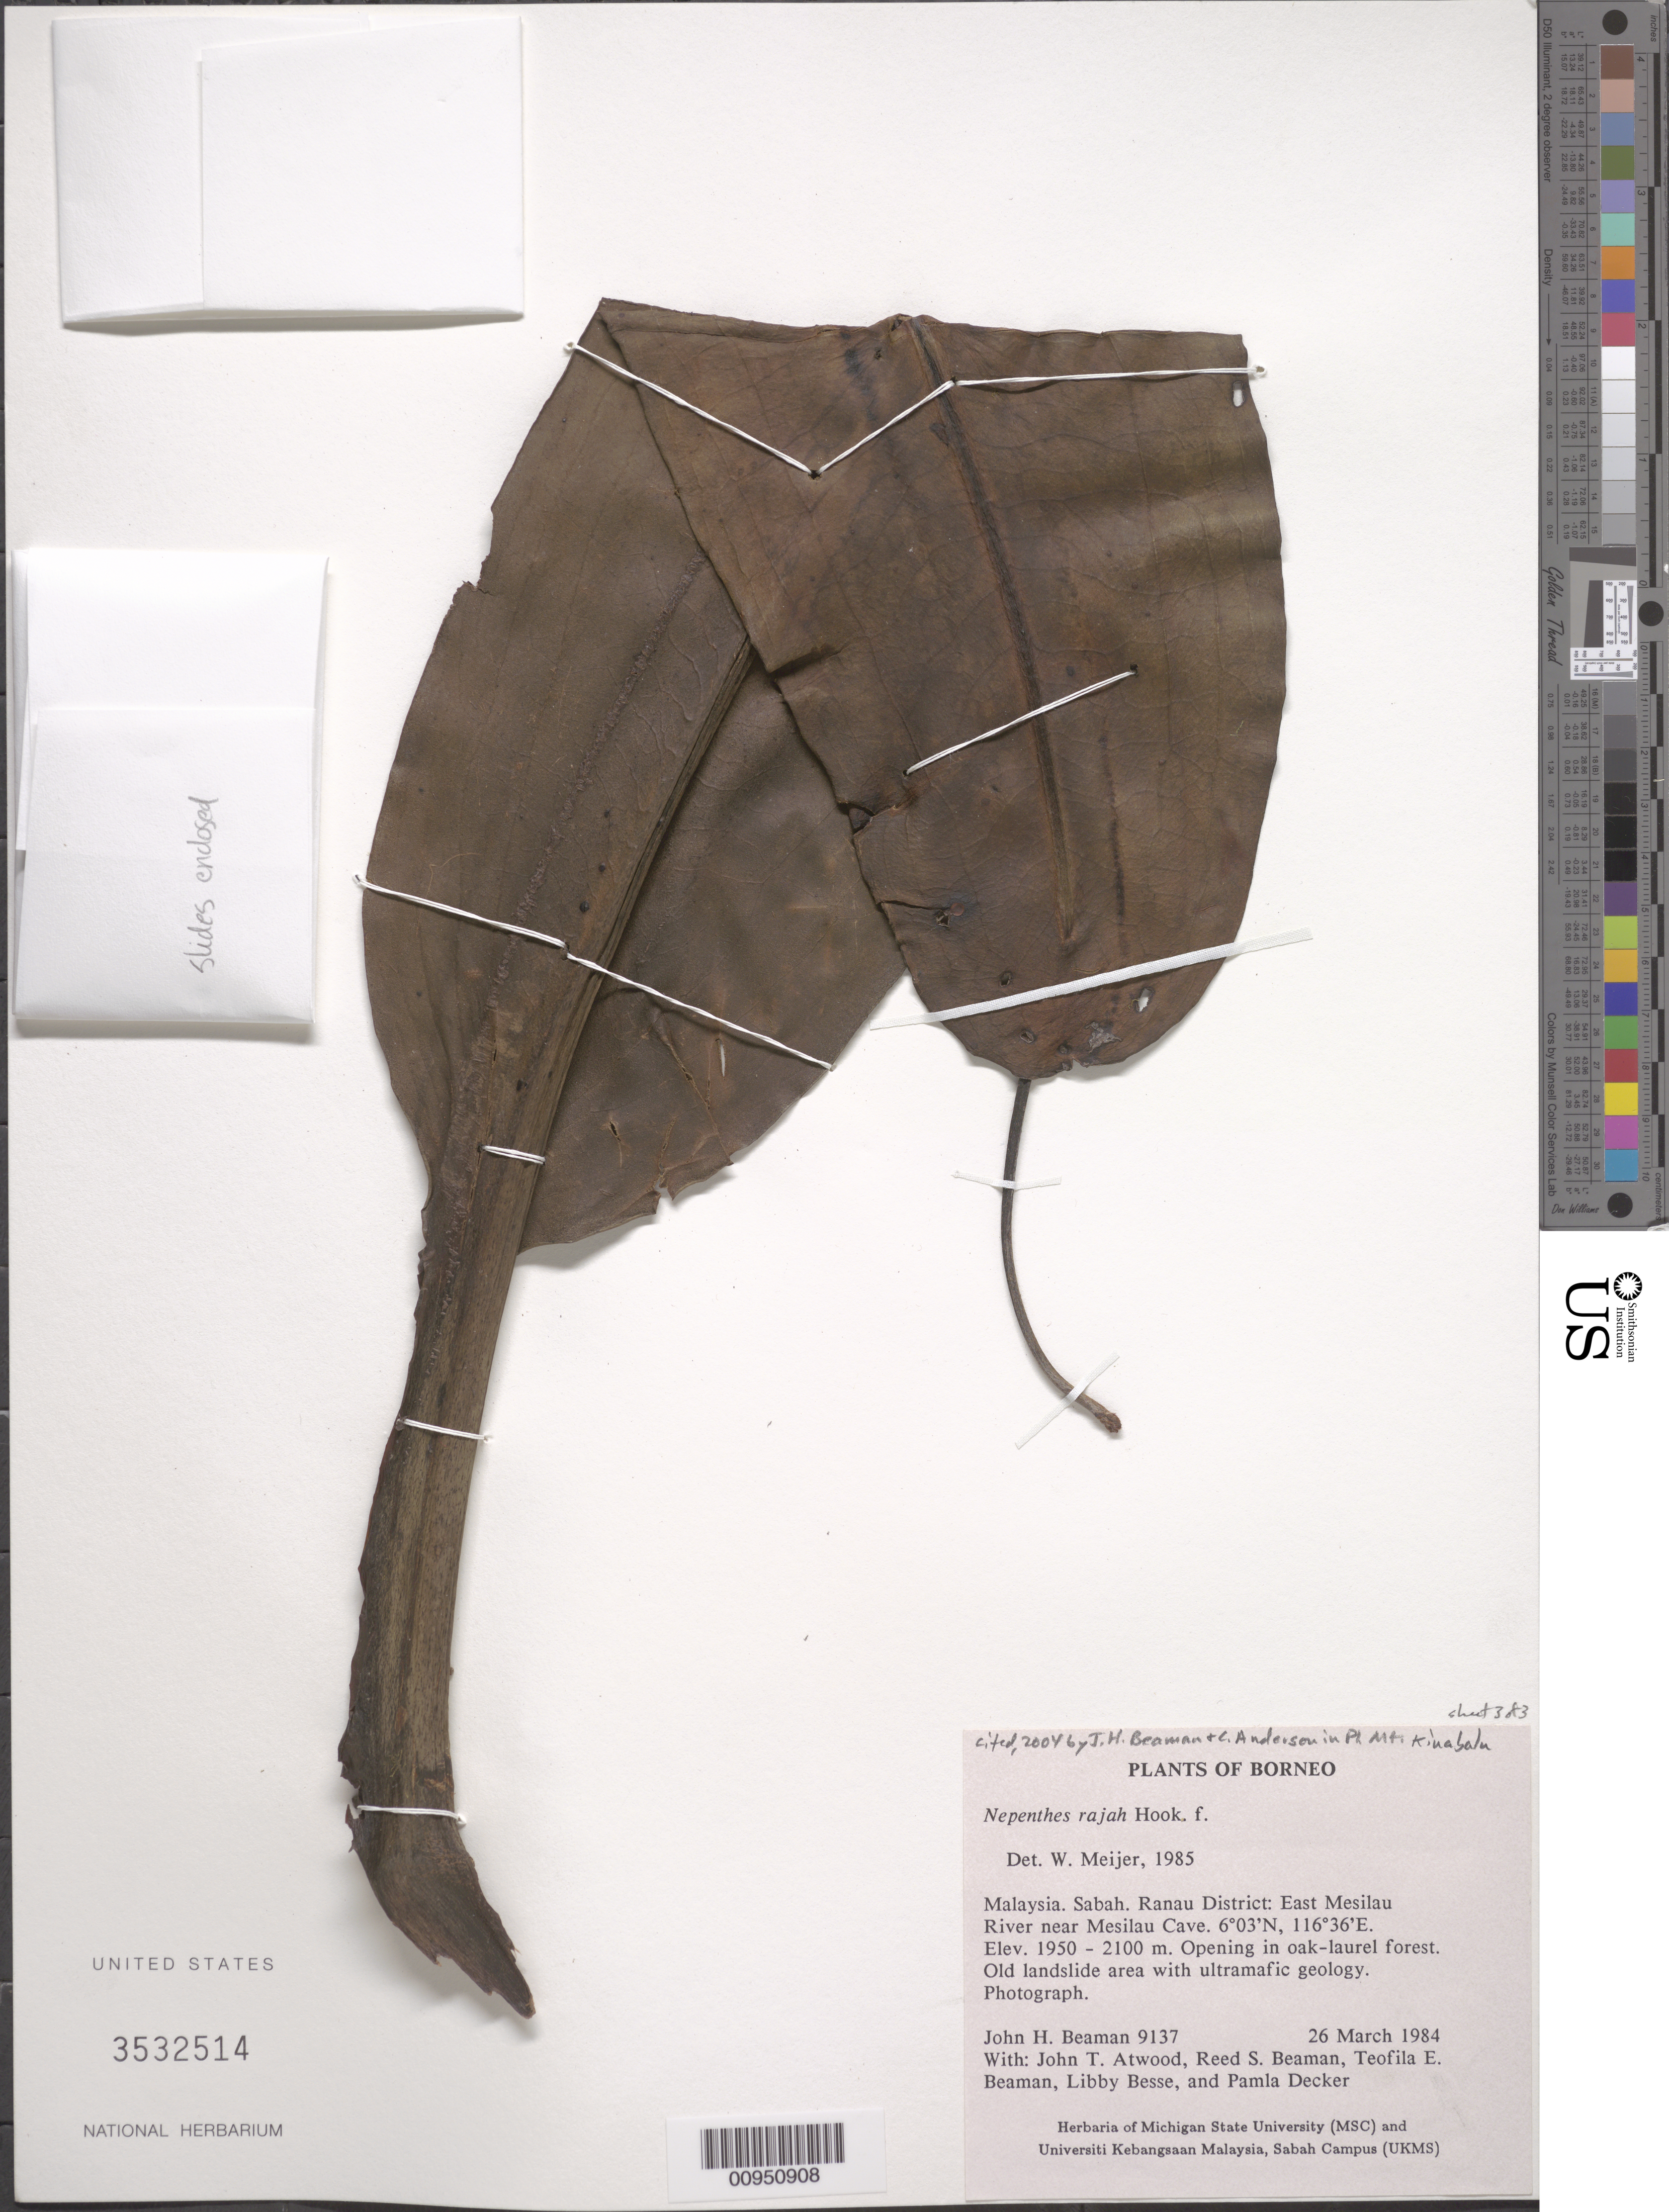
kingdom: Plantae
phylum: Tracheophyta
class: Magnoliopsida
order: Caryophyllales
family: Nepenthaceae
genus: Nepenthes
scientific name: Nepenthes rajah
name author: Hook. f.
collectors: J. H. Beaman, R. S. Beaman, T. E. Beaman, J. T. Atwood, Libby Besse & P. Decker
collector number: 9137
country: Malaysia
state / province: Sabah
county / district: Ranau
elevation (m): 1950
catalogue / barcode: US 3532514